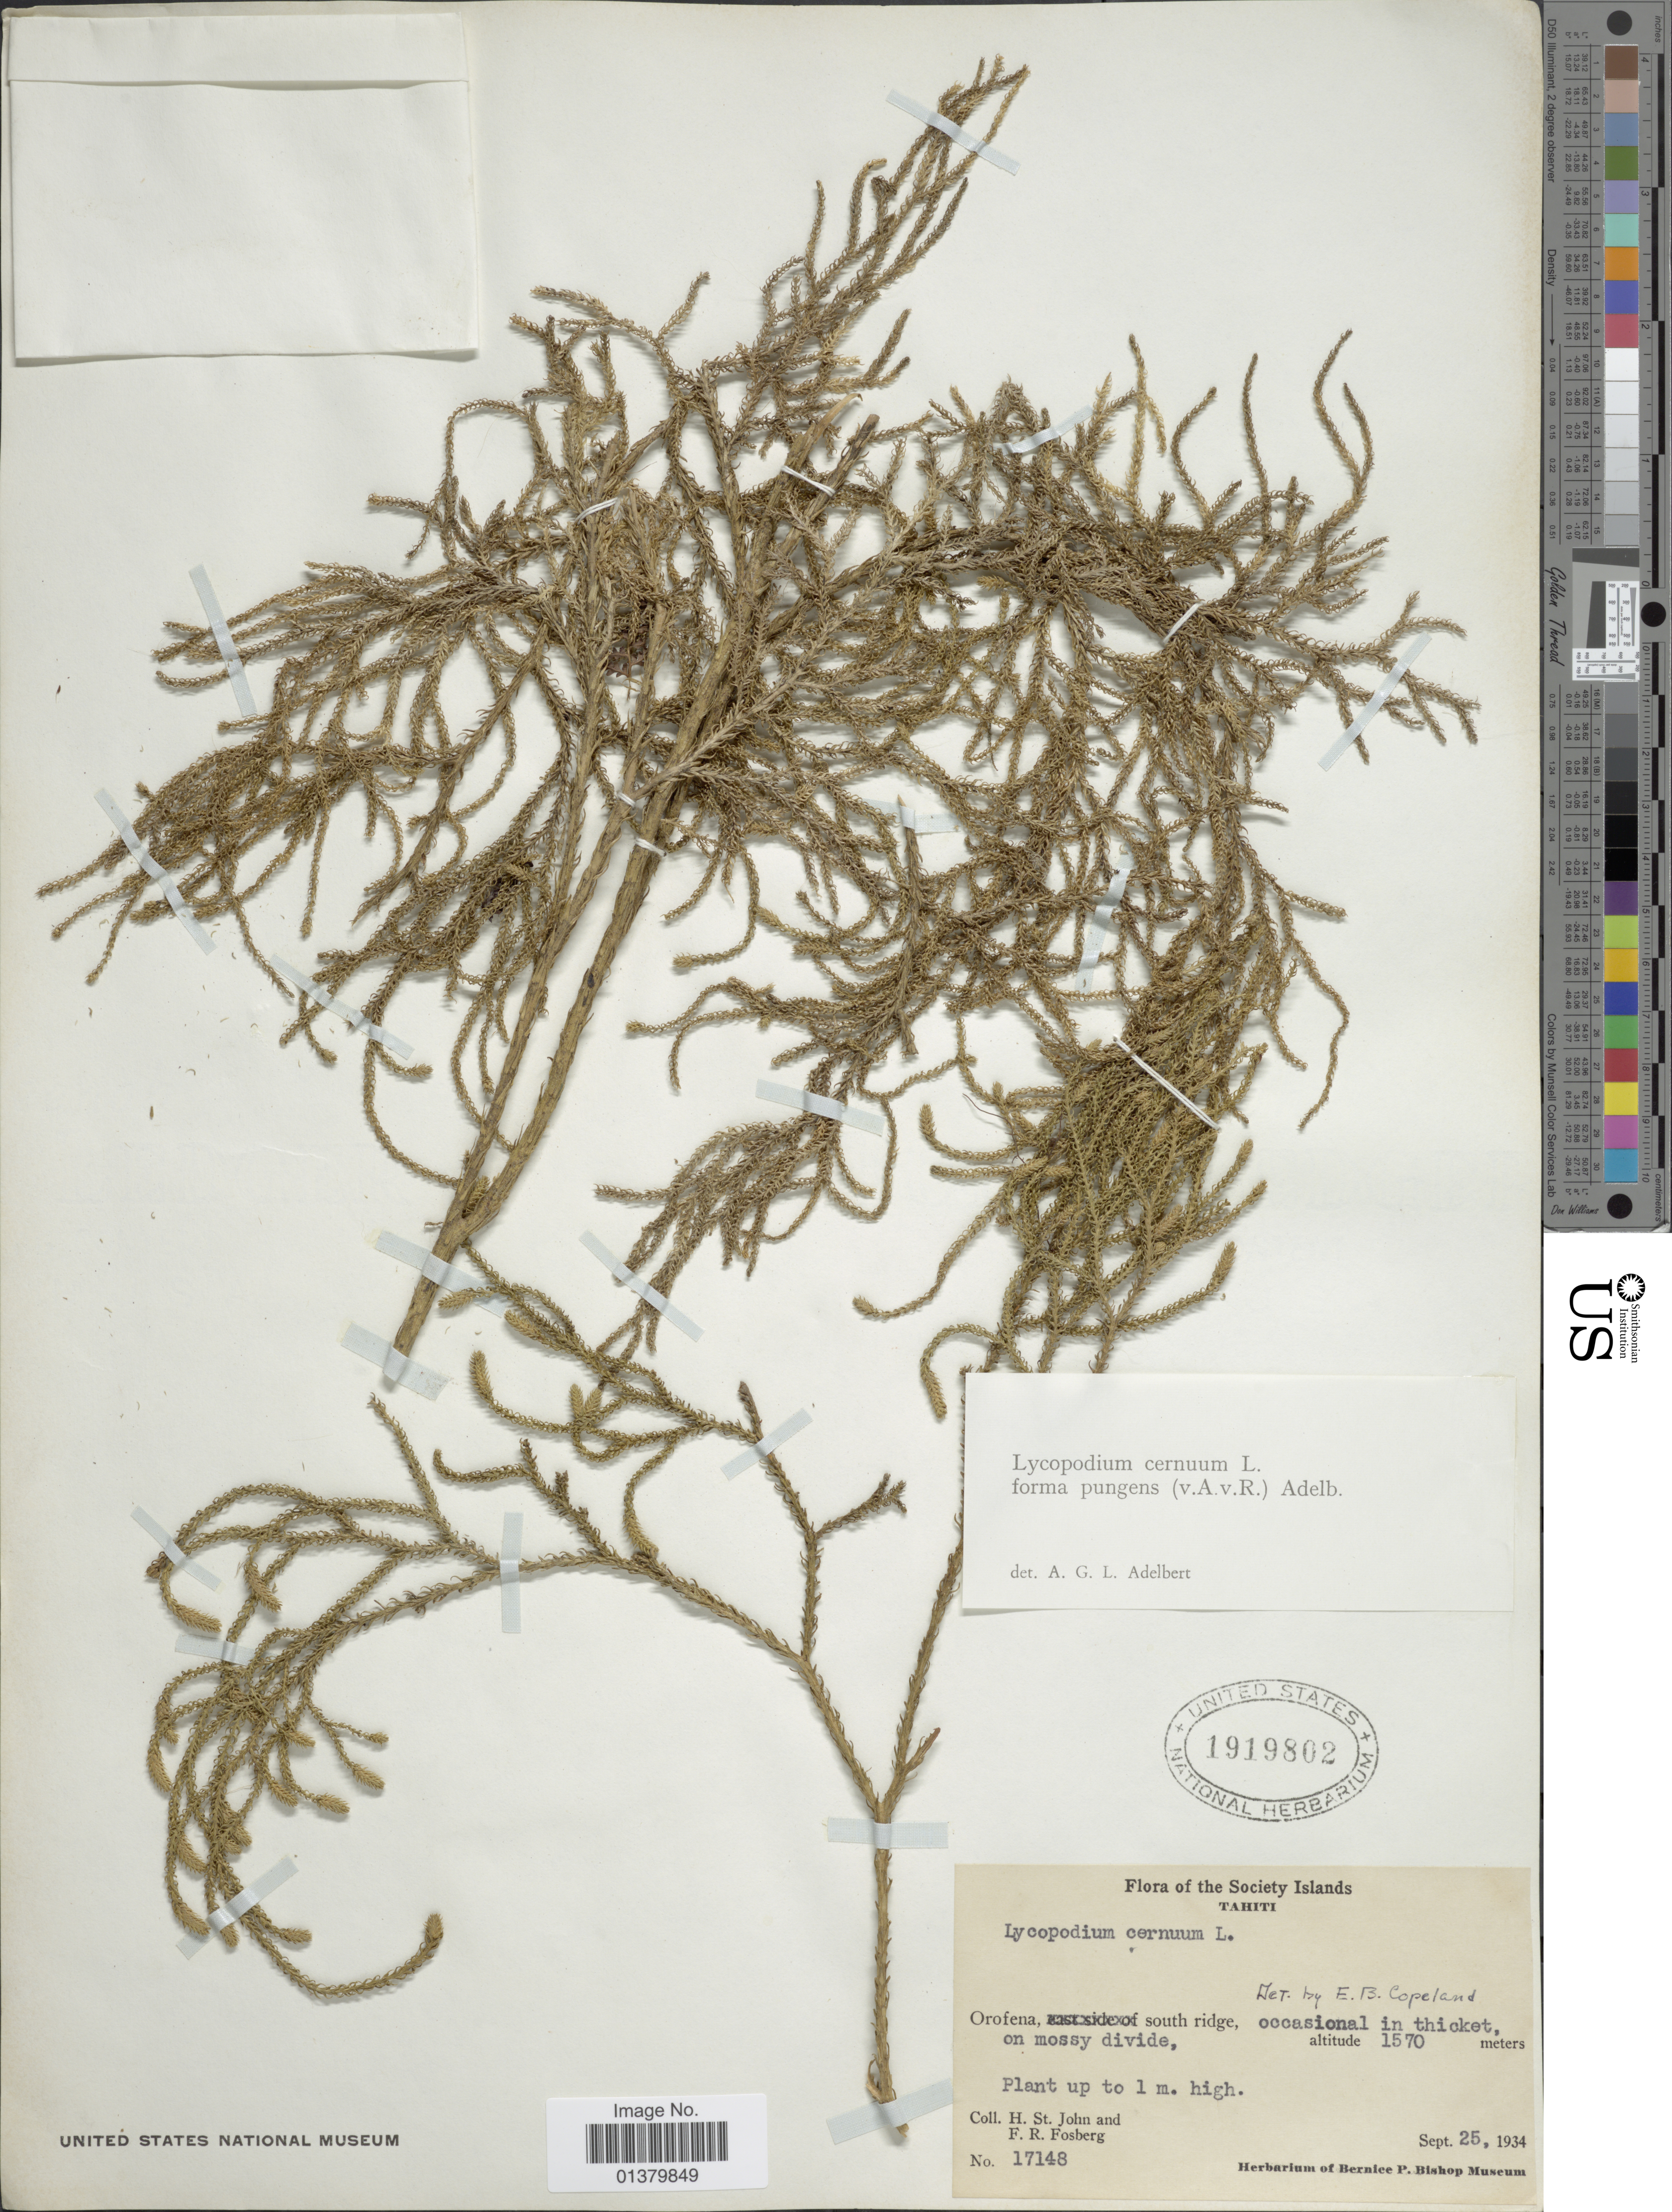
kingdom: Plantae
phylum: Tracheophyta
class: Lycopodiopsida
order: Lycopodiales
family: Lycopodiaceae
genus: Palhinhaea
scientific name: Palhinhaea cernua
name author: (L.) Vasc. & Franco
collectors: H. St. John & F. R. Fosberg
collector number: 17148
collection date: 1934-09-25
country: French Polynesia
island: Tahiti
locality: The Society Islands, Tahiti, Orofena, south ridge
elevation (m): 1570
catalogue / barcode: US 1919802